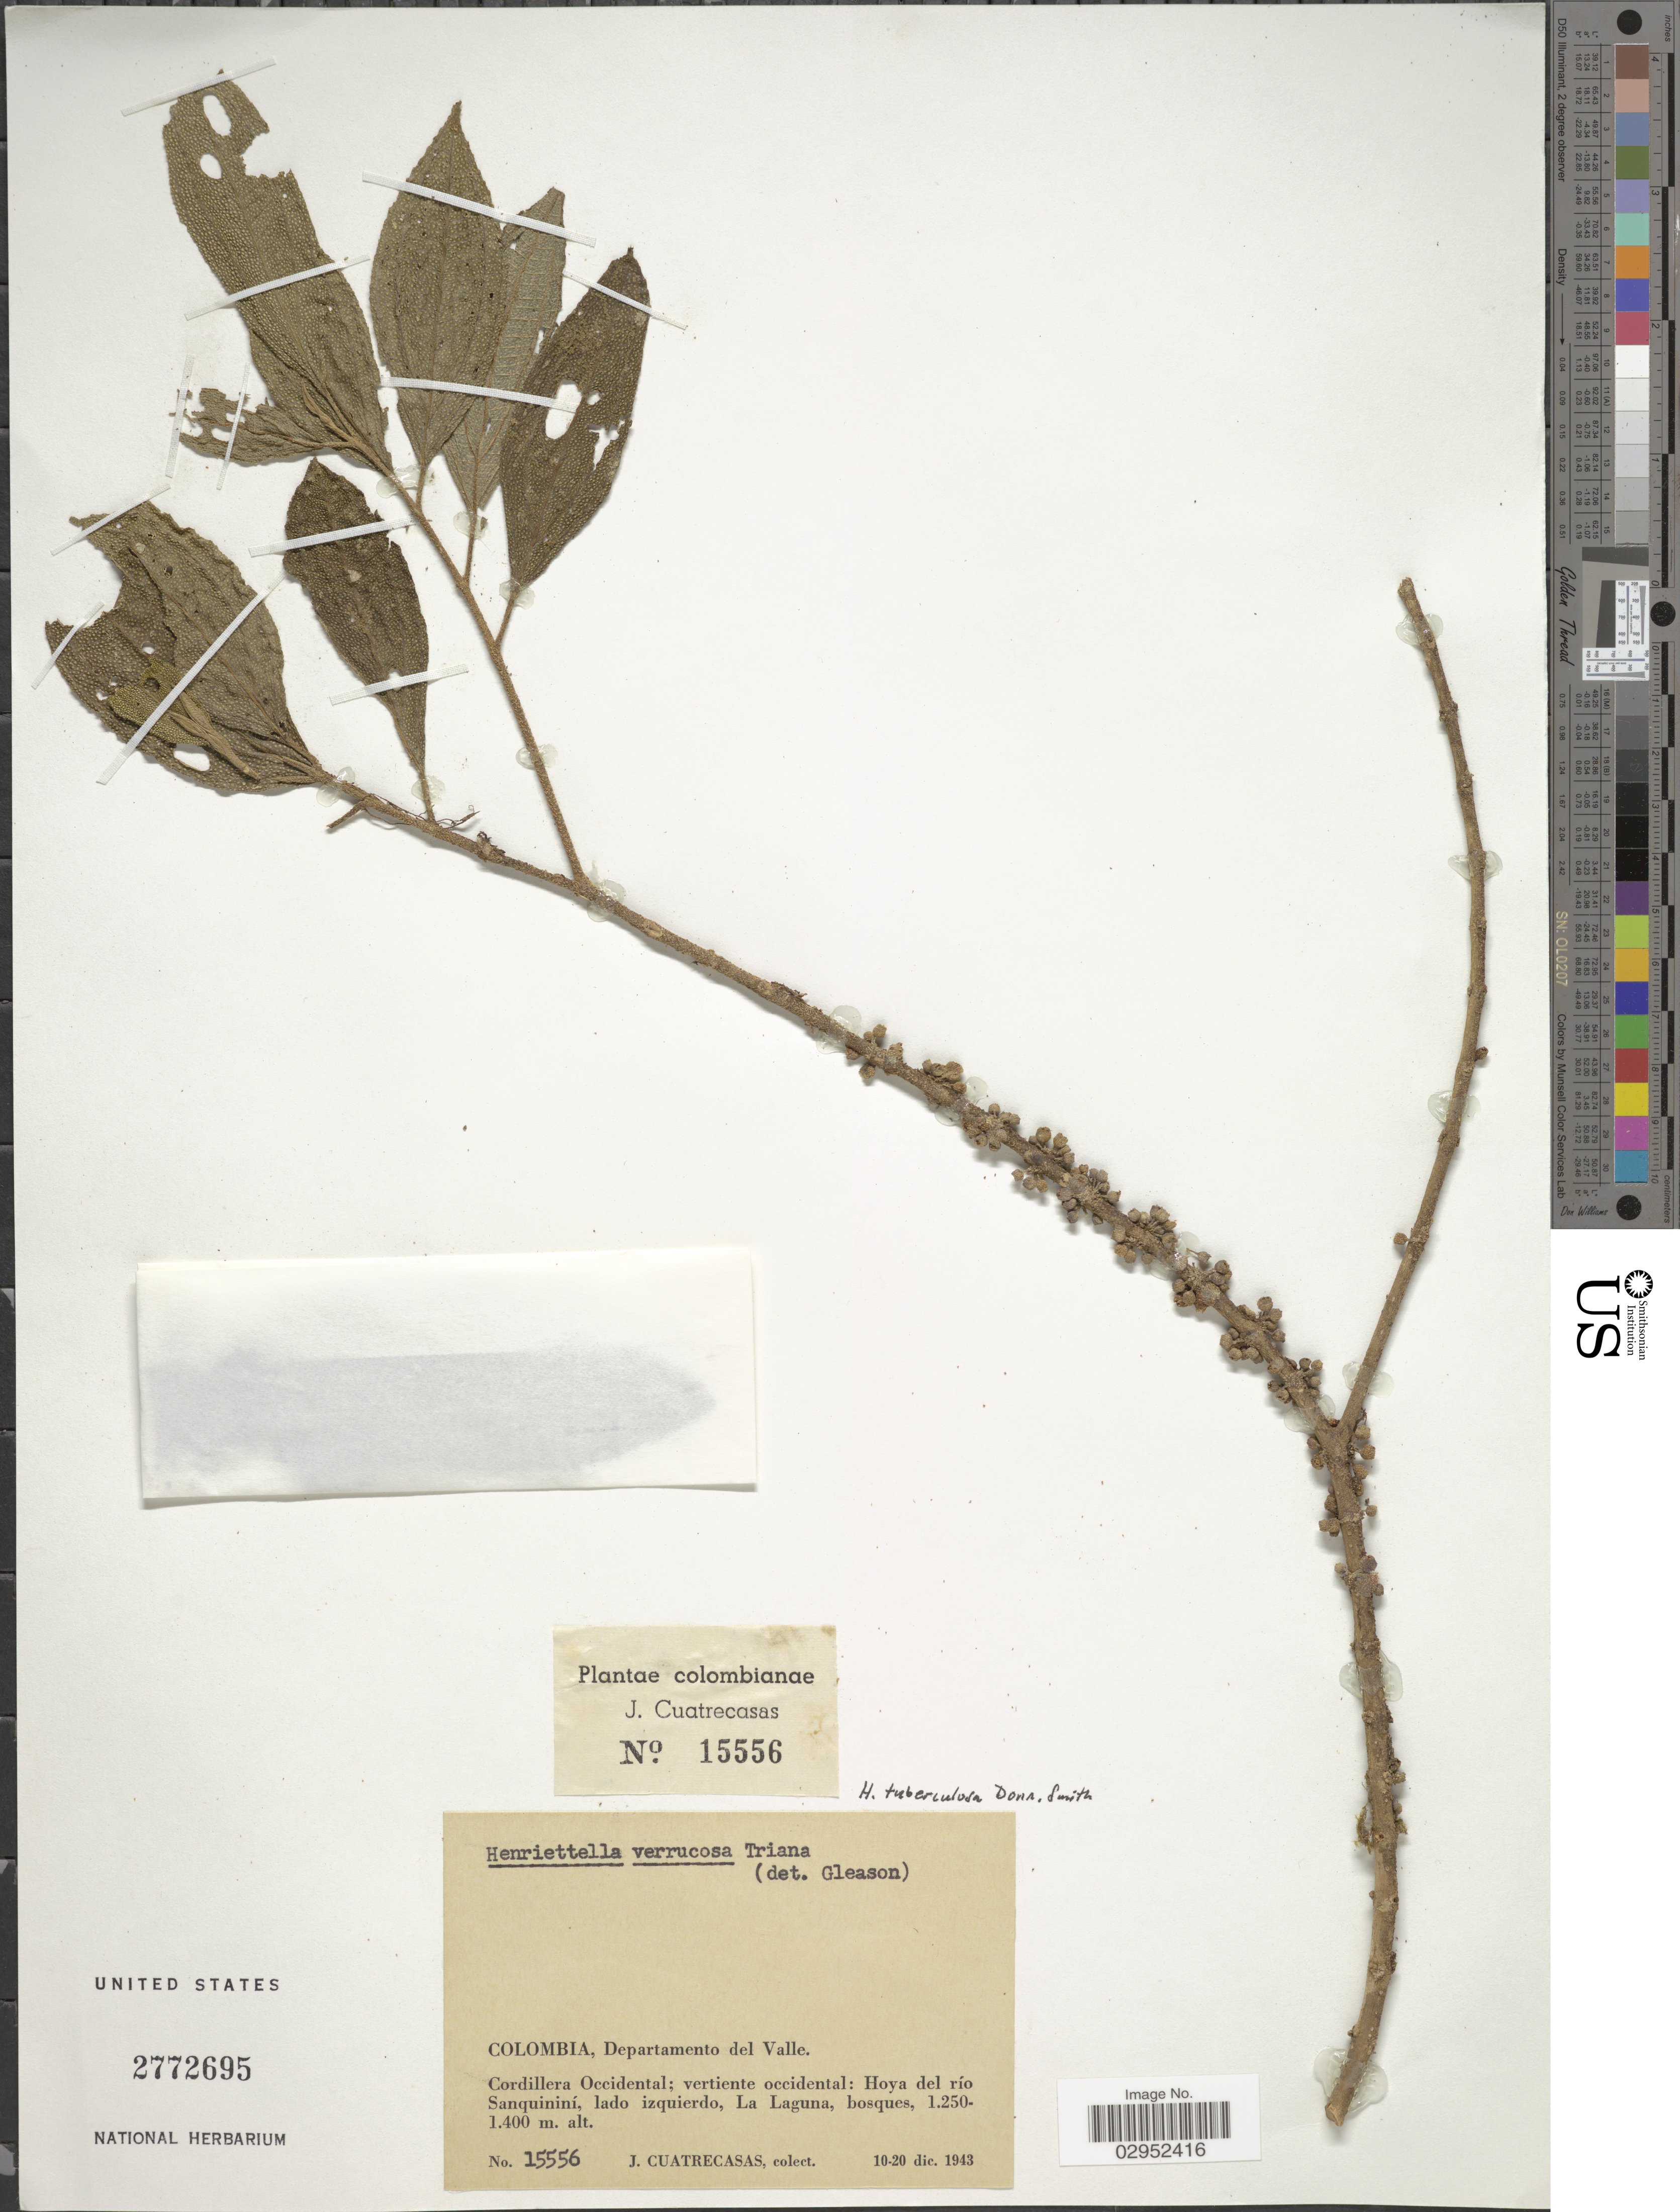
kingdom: Plantae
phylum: Tracheophyta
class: Magnoliopsida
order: Myrtales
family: Melastomataceae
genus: Henriettea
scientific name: Henriettea verrucosa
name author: (Triana) J.F. Macbr.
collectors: J. Cuatrecasas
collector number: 15556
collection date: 1943-12-10/1943-12-20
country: Colombia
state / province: Valle del Cauca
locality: Departamento del Valle. Cordillera Occidental; vertiente occidental: Hoya del río Sanquininí, lado izquierdo, La Laguna.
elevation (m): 1250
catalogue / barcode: US 2772695